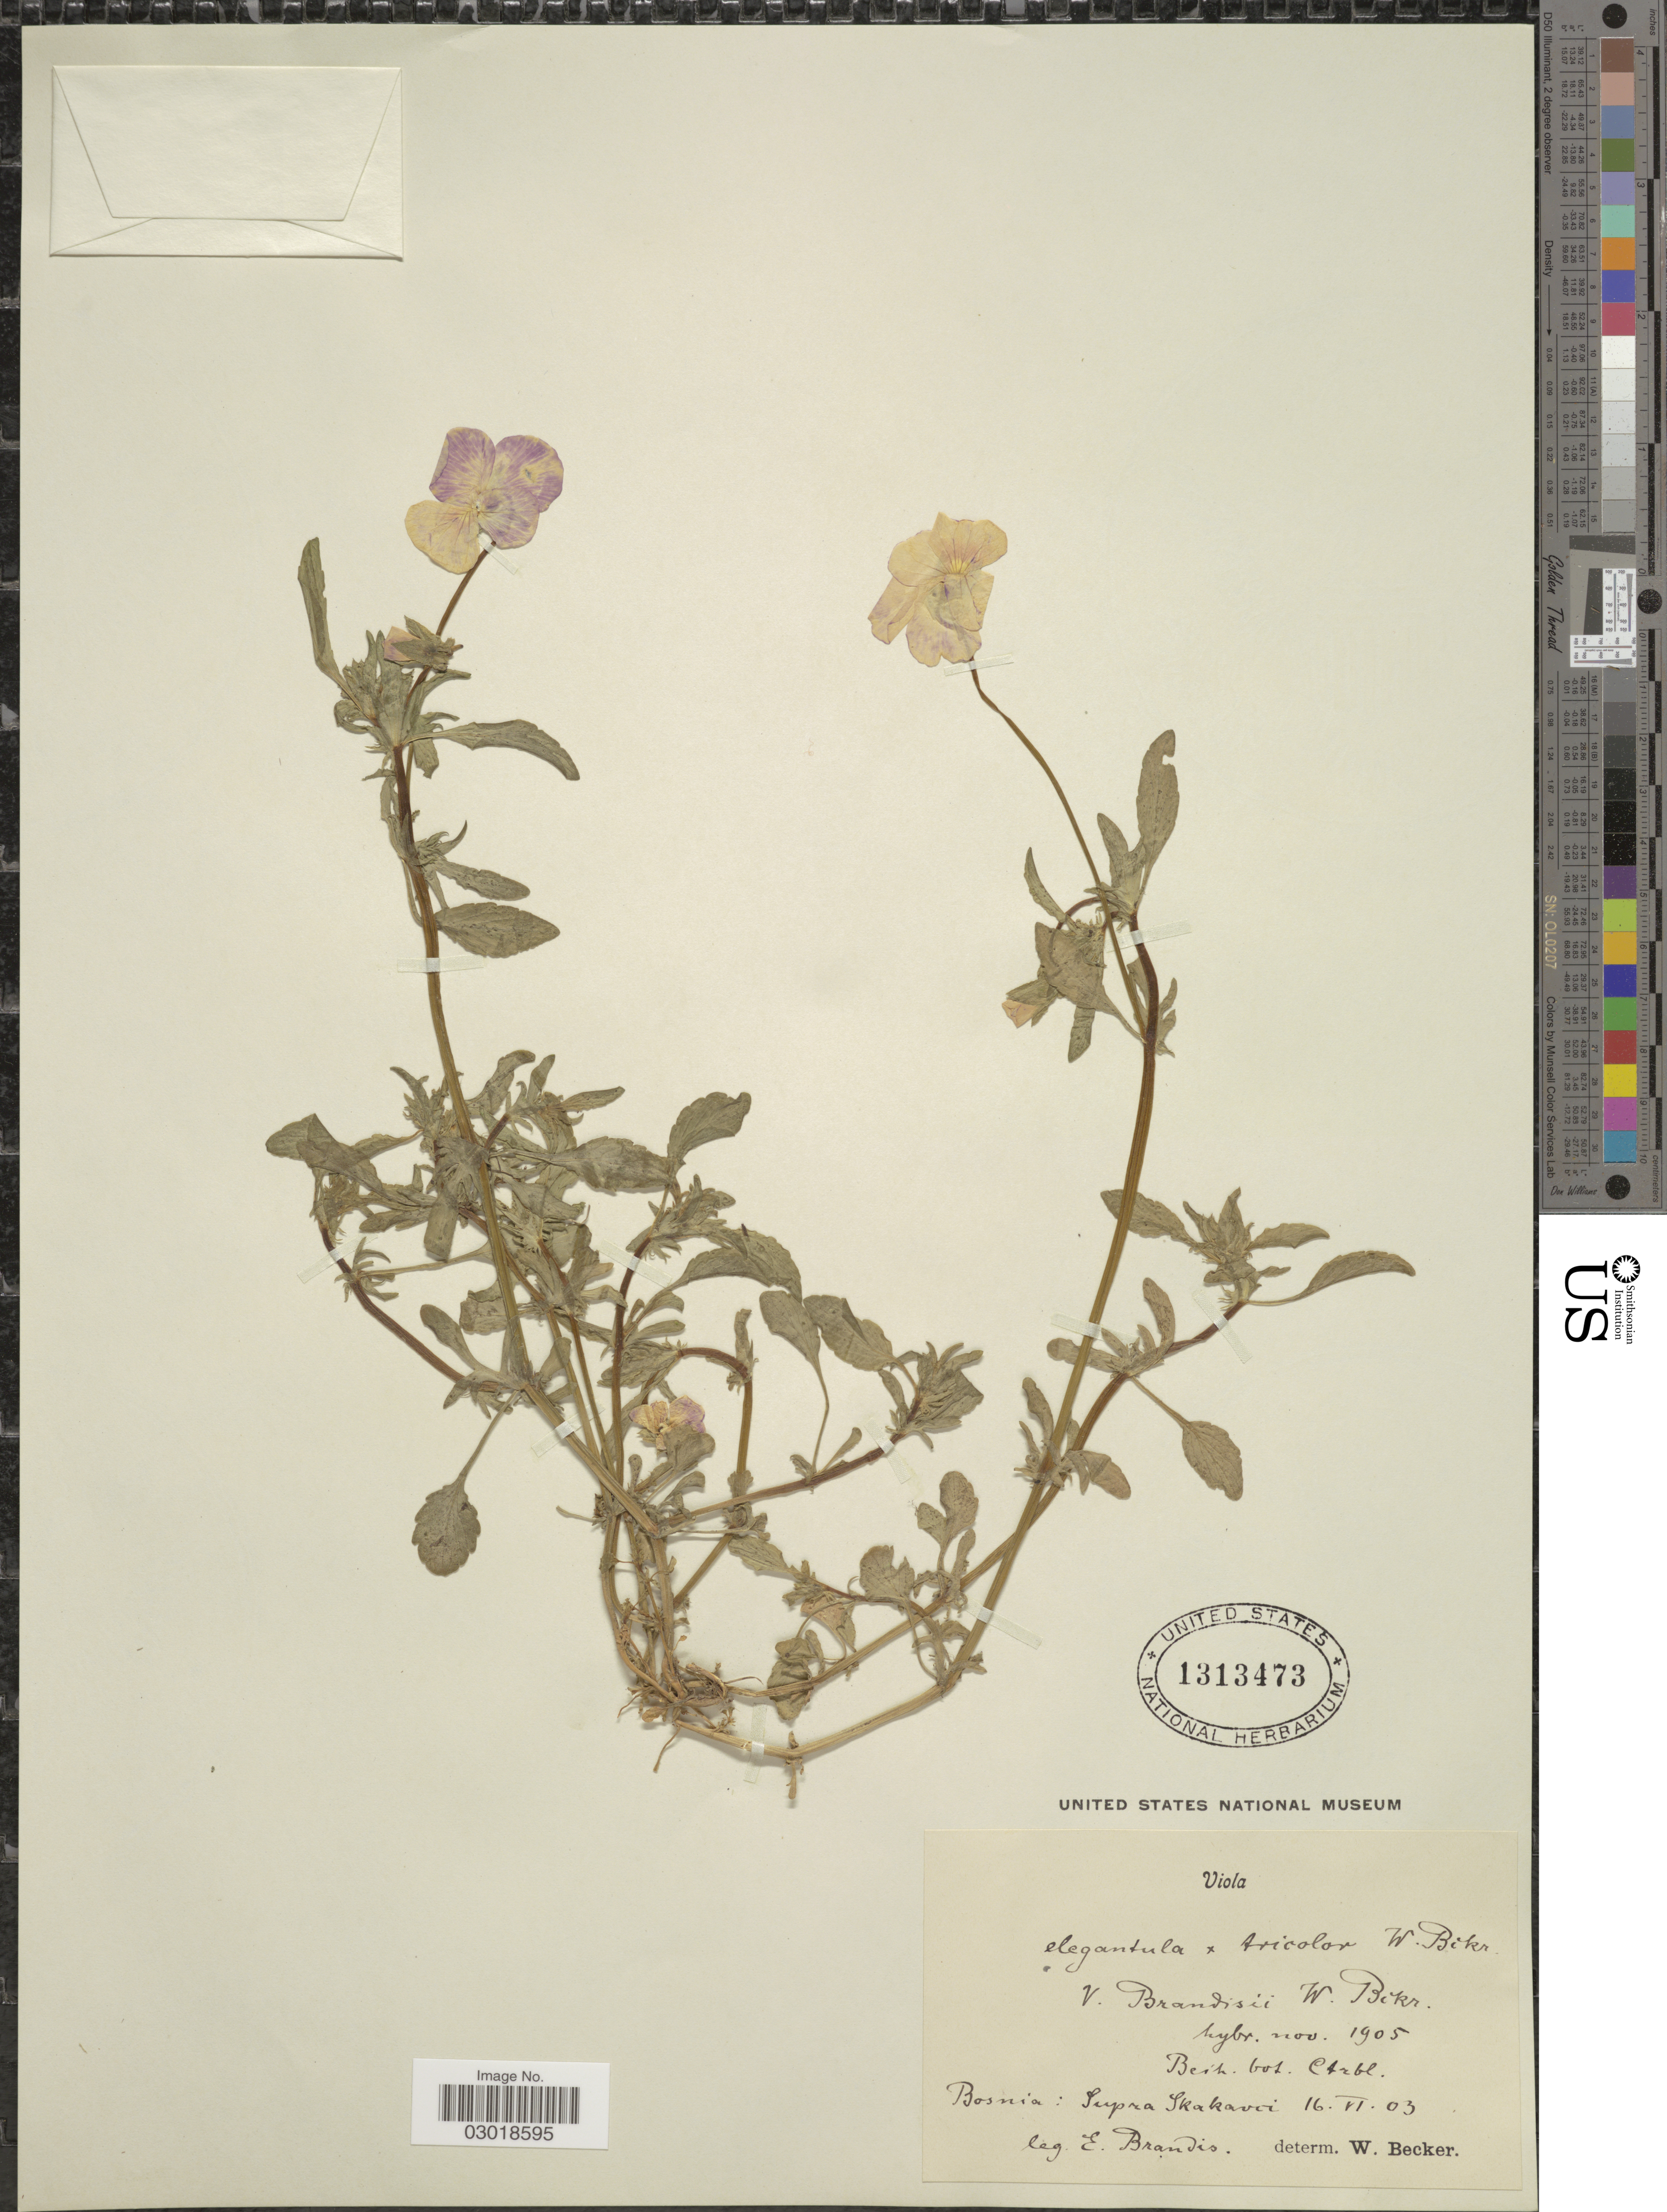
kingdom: Plantae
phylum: Tracheophyta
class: Magnoliopsida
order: Malpighiales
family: Violaceae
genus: Viola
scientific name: Viola elegantula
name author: Schott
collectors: E. Brandis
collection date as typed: Transcribed d/m/y: 16/6/03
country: Bosnia and Herzegovina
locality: Bosnia: Supra Skakavci[interpreted].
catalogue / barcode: US 1313473